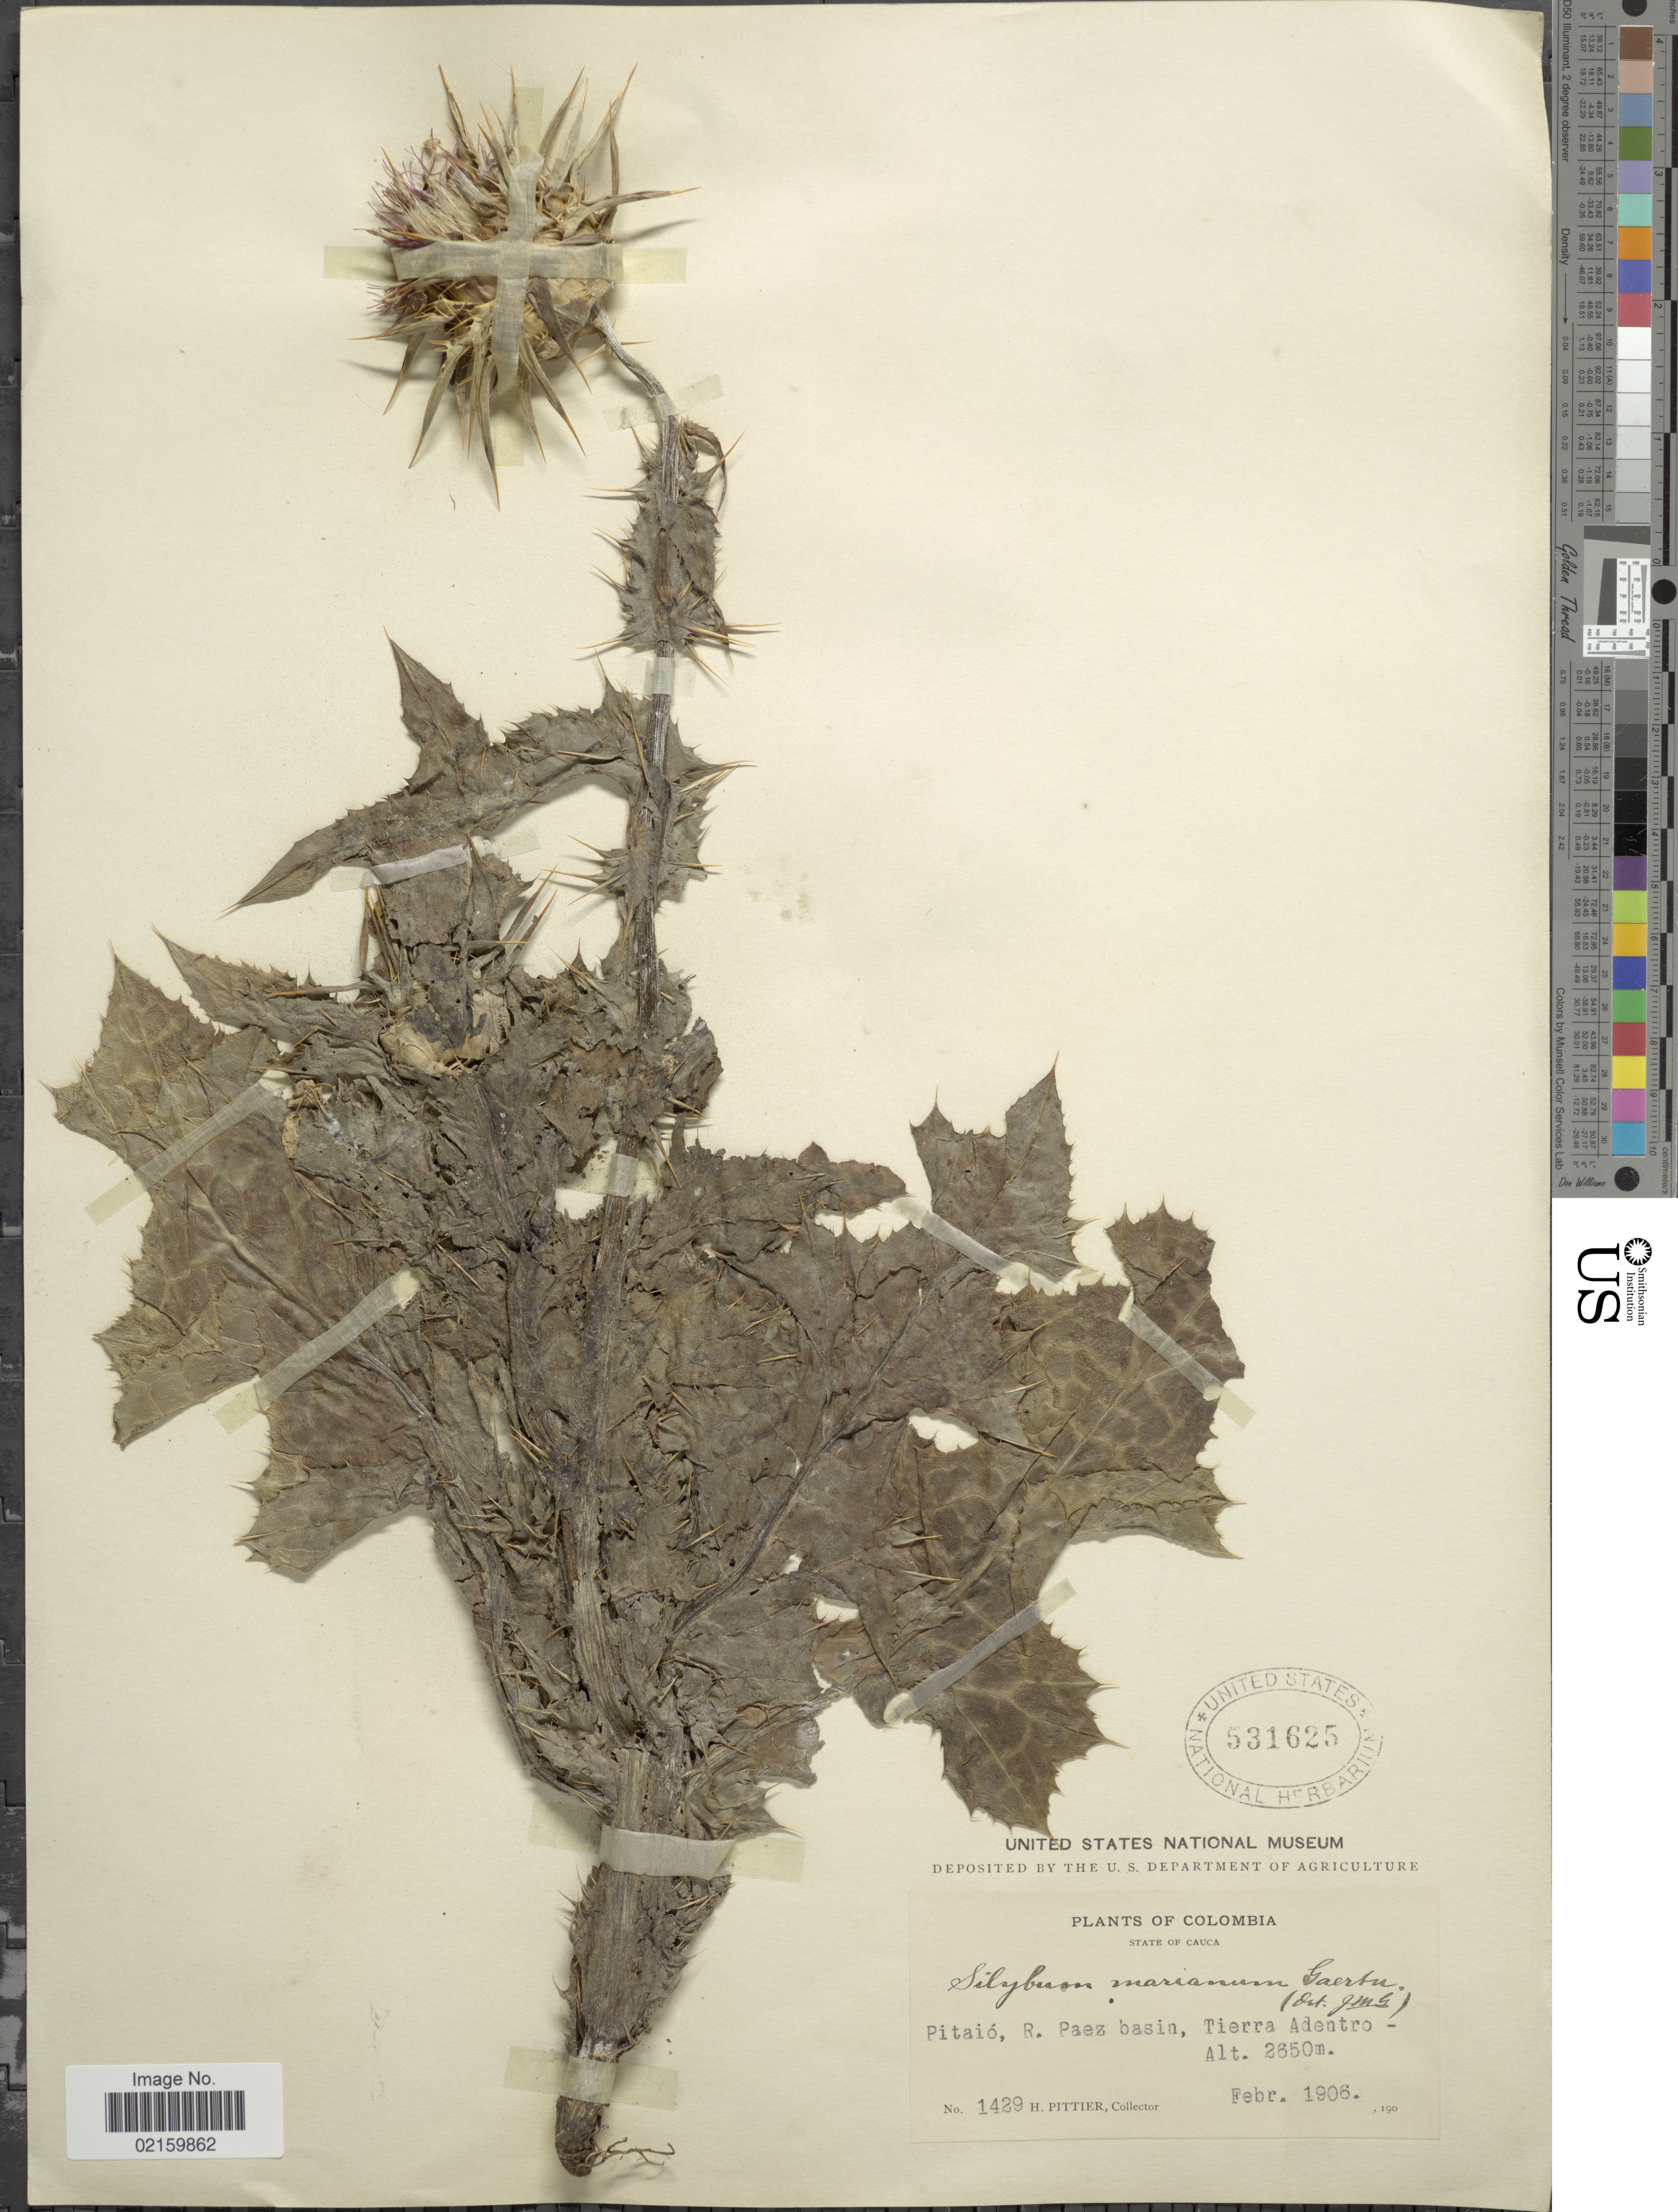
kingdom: Plantae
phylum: Tracheophyta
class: Magnoliopsida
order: Asterales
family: Asteraceae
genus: Silybum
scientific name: Silybum marianum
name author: (L.) Gaertn.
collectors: H. F. Pittier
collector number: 1429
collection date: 1906-02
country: Colombia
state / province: Cauca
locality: State of Cauca. Pitaio, R. Paez basin, Tierra Adentro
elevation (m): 2650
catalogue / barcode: US 531625